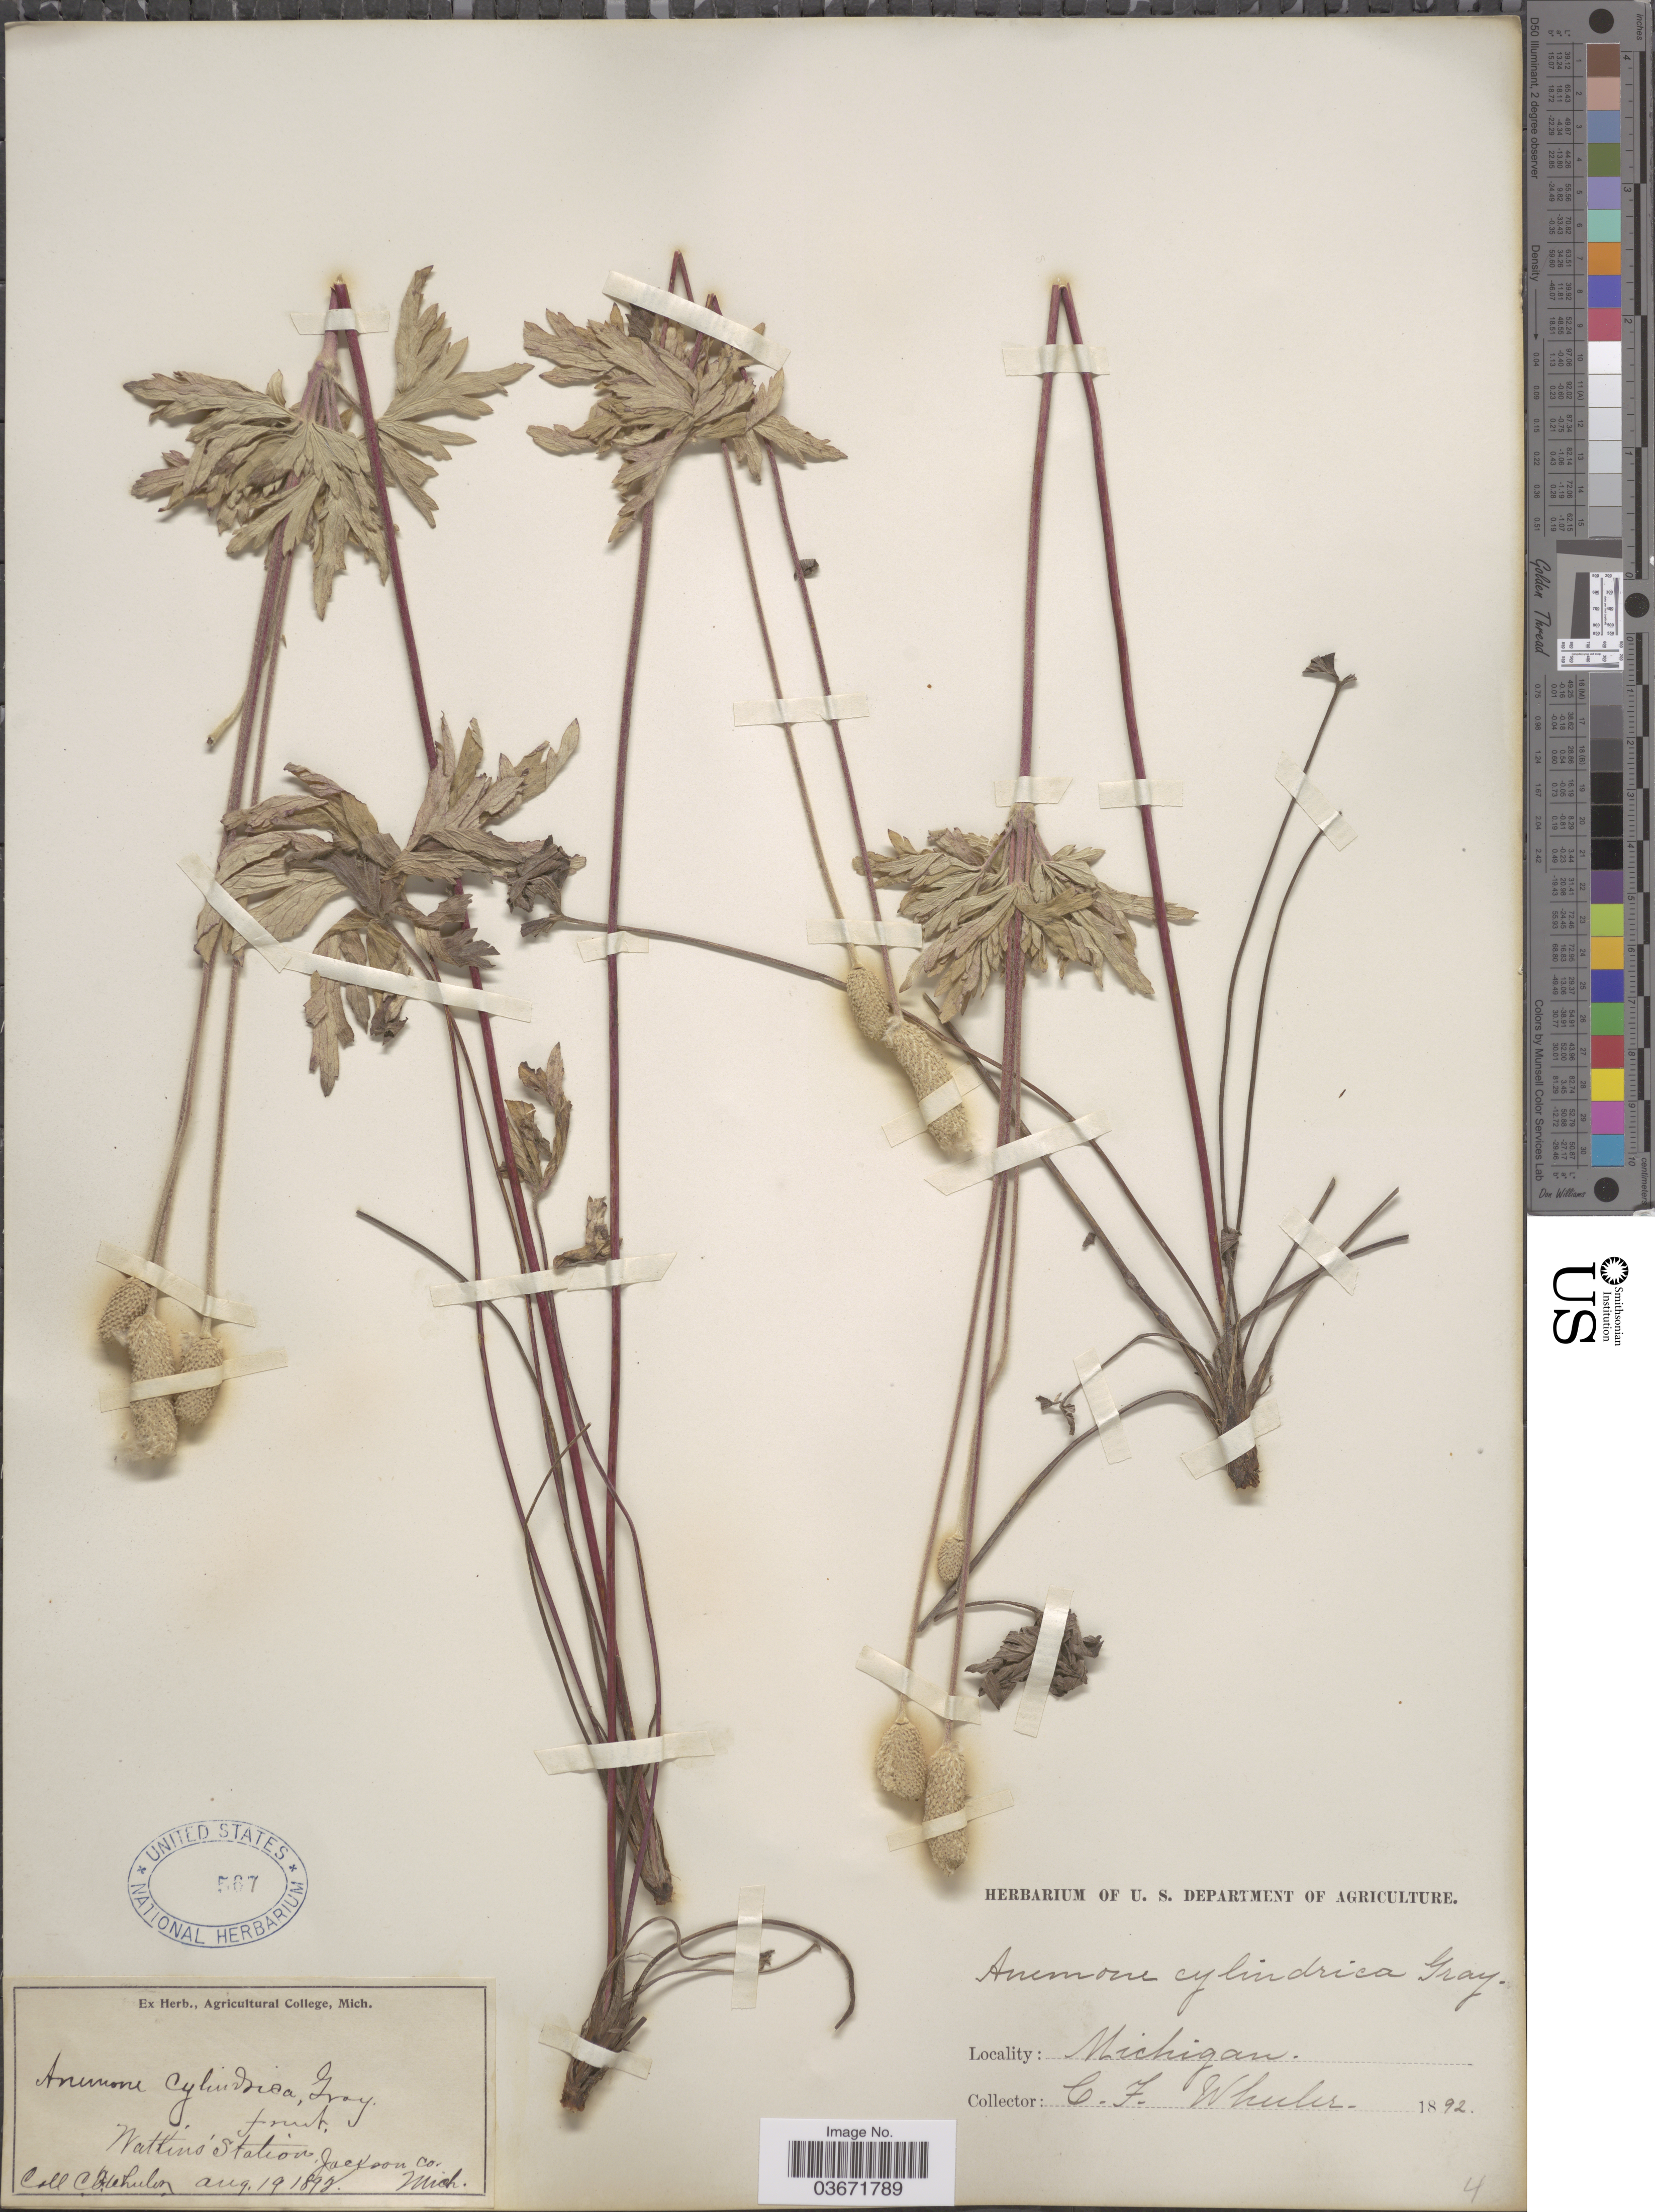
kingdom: Plantae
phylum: Tracheophyta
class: Magnoliopsida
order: Ranunculales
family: Ranunculaceae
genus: Anemone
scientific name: Anemone cylindrica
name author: A. Gray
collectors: C. Wheeler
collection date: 1892-08-19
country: United States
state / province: Michigan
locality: Watkin's Station, Jackson Co.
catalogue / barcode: US 567